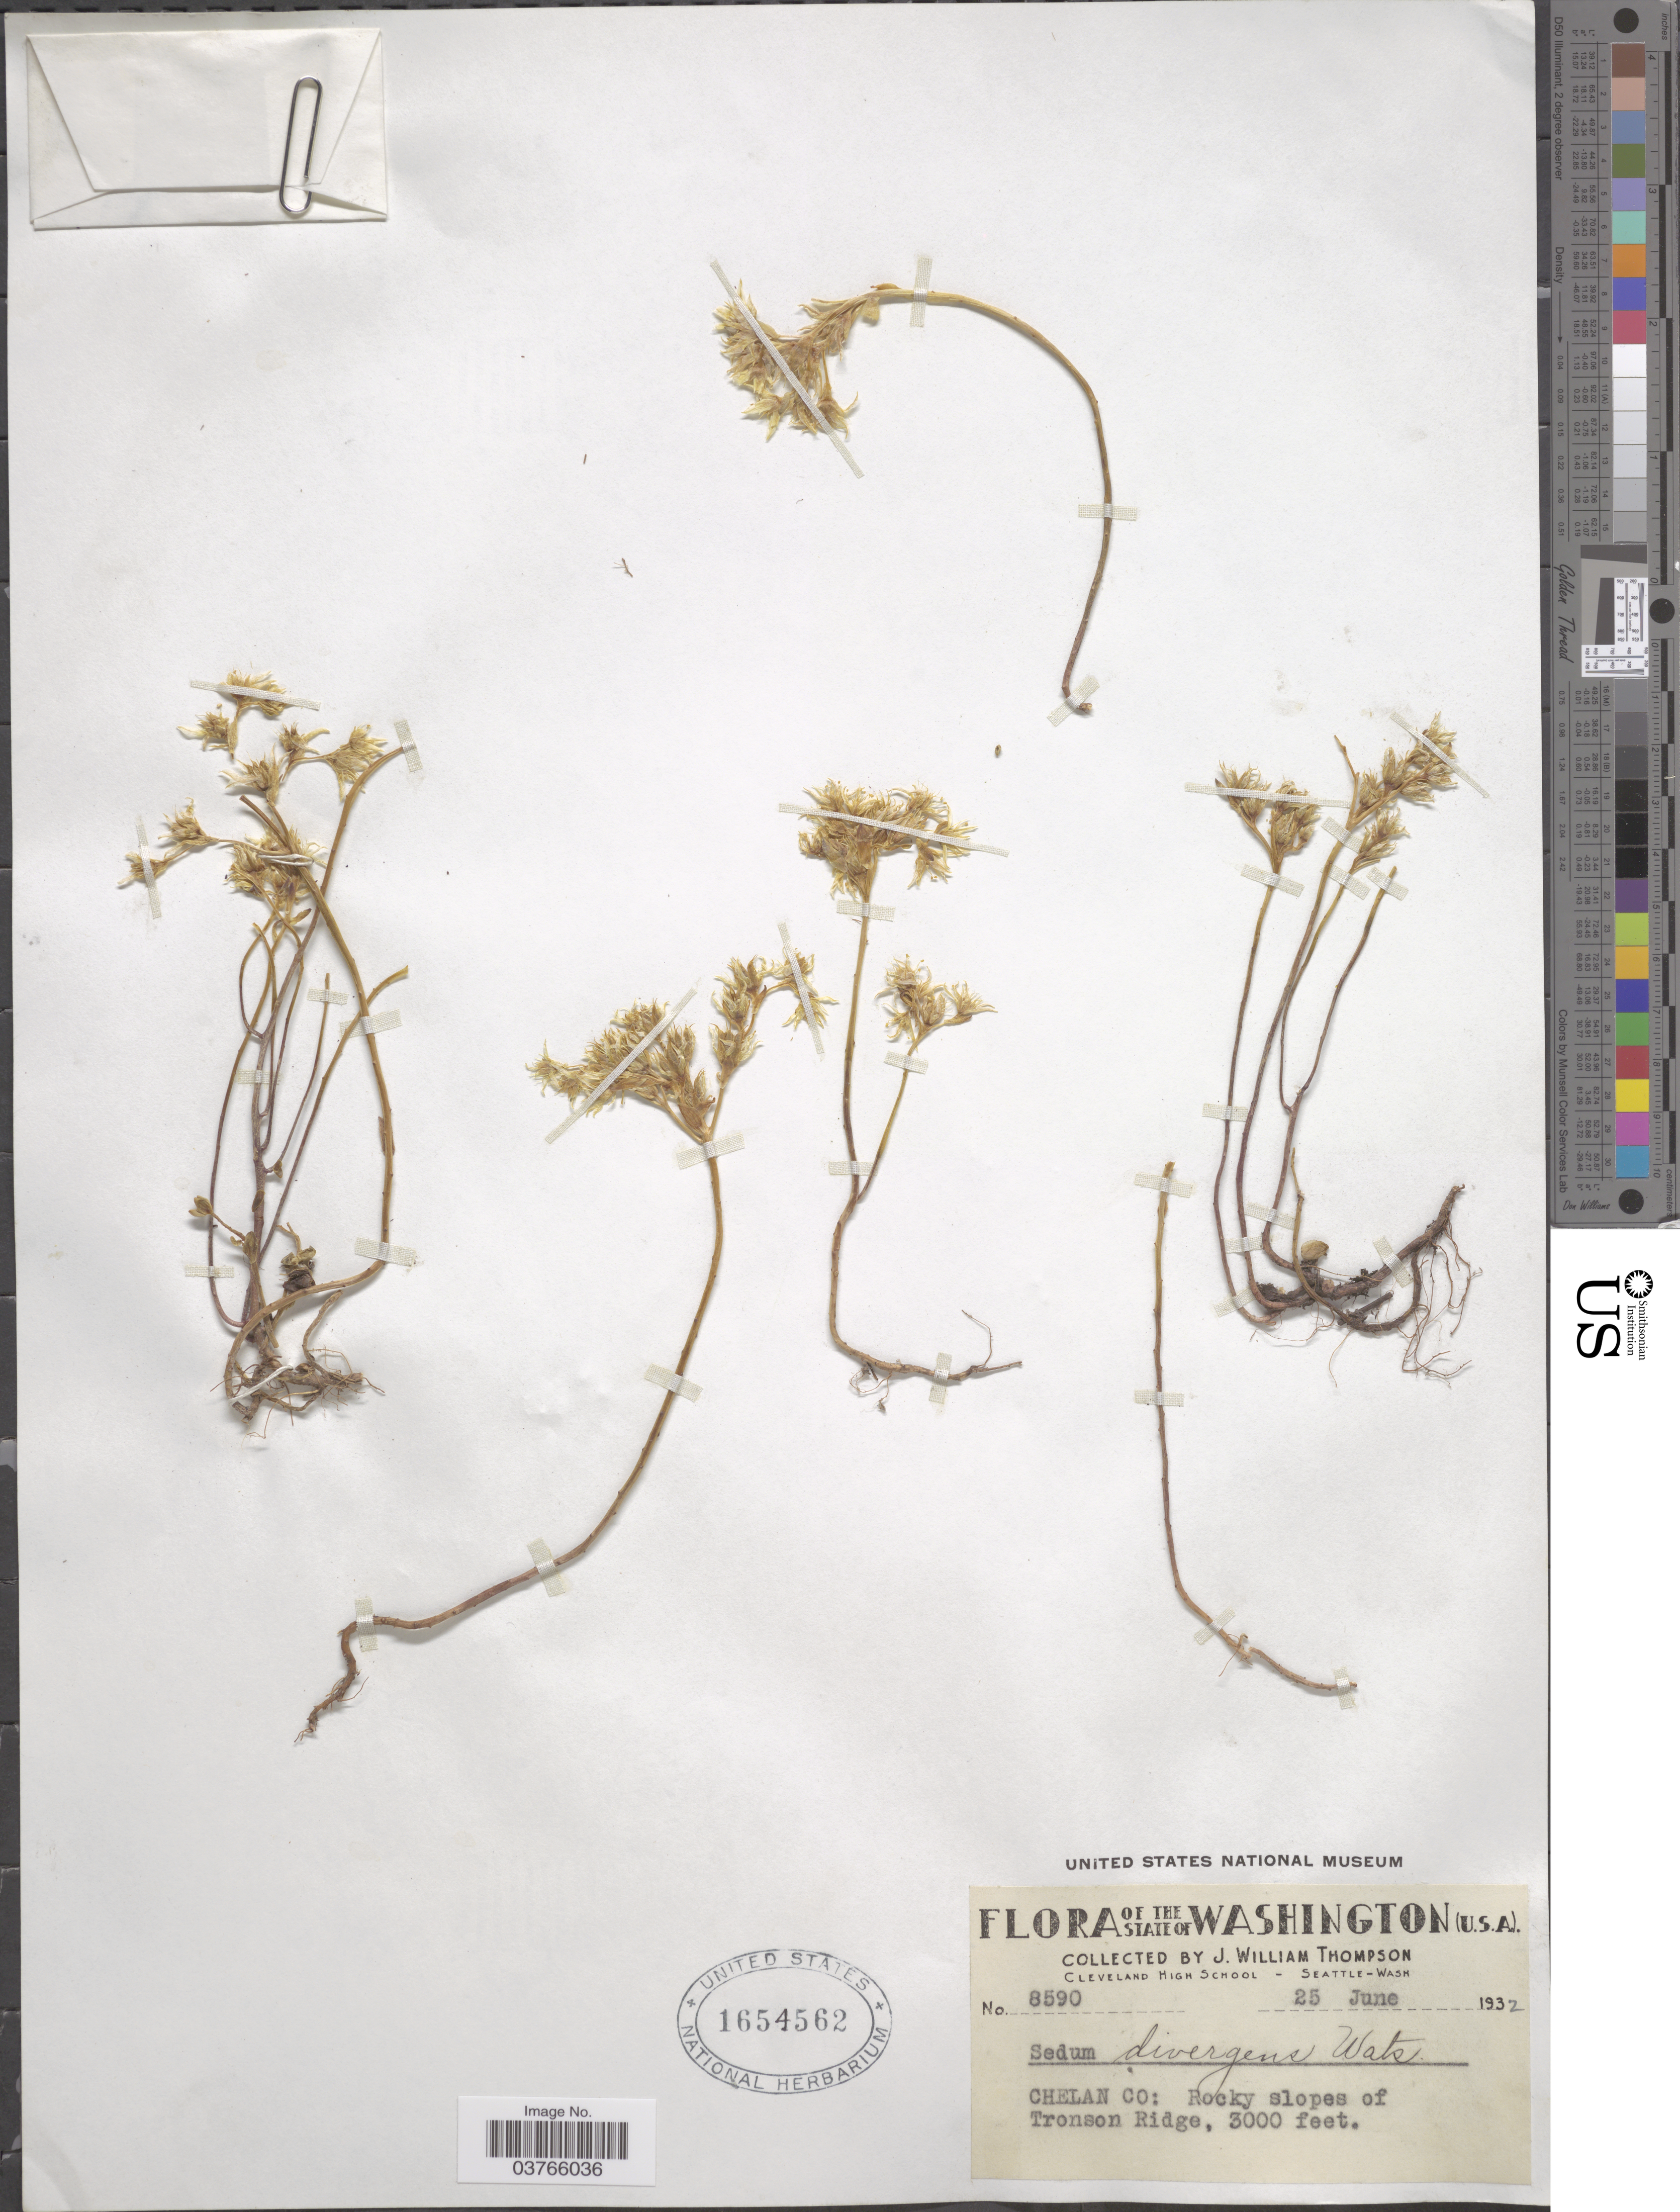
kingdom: Plantae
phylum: Tracheophyta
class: Magnoliopsida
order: Saxifragales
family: Crassulaceae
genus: Sedum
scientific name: Sedum divergens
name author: Greene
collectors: J. W. Thompson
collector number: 8590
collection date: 1932-06-25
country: United States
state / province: Washington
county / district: Chelan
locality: Chelan Co: Rocky slopes of Tronson Ridge.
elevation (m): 914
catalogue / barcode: US 1654562